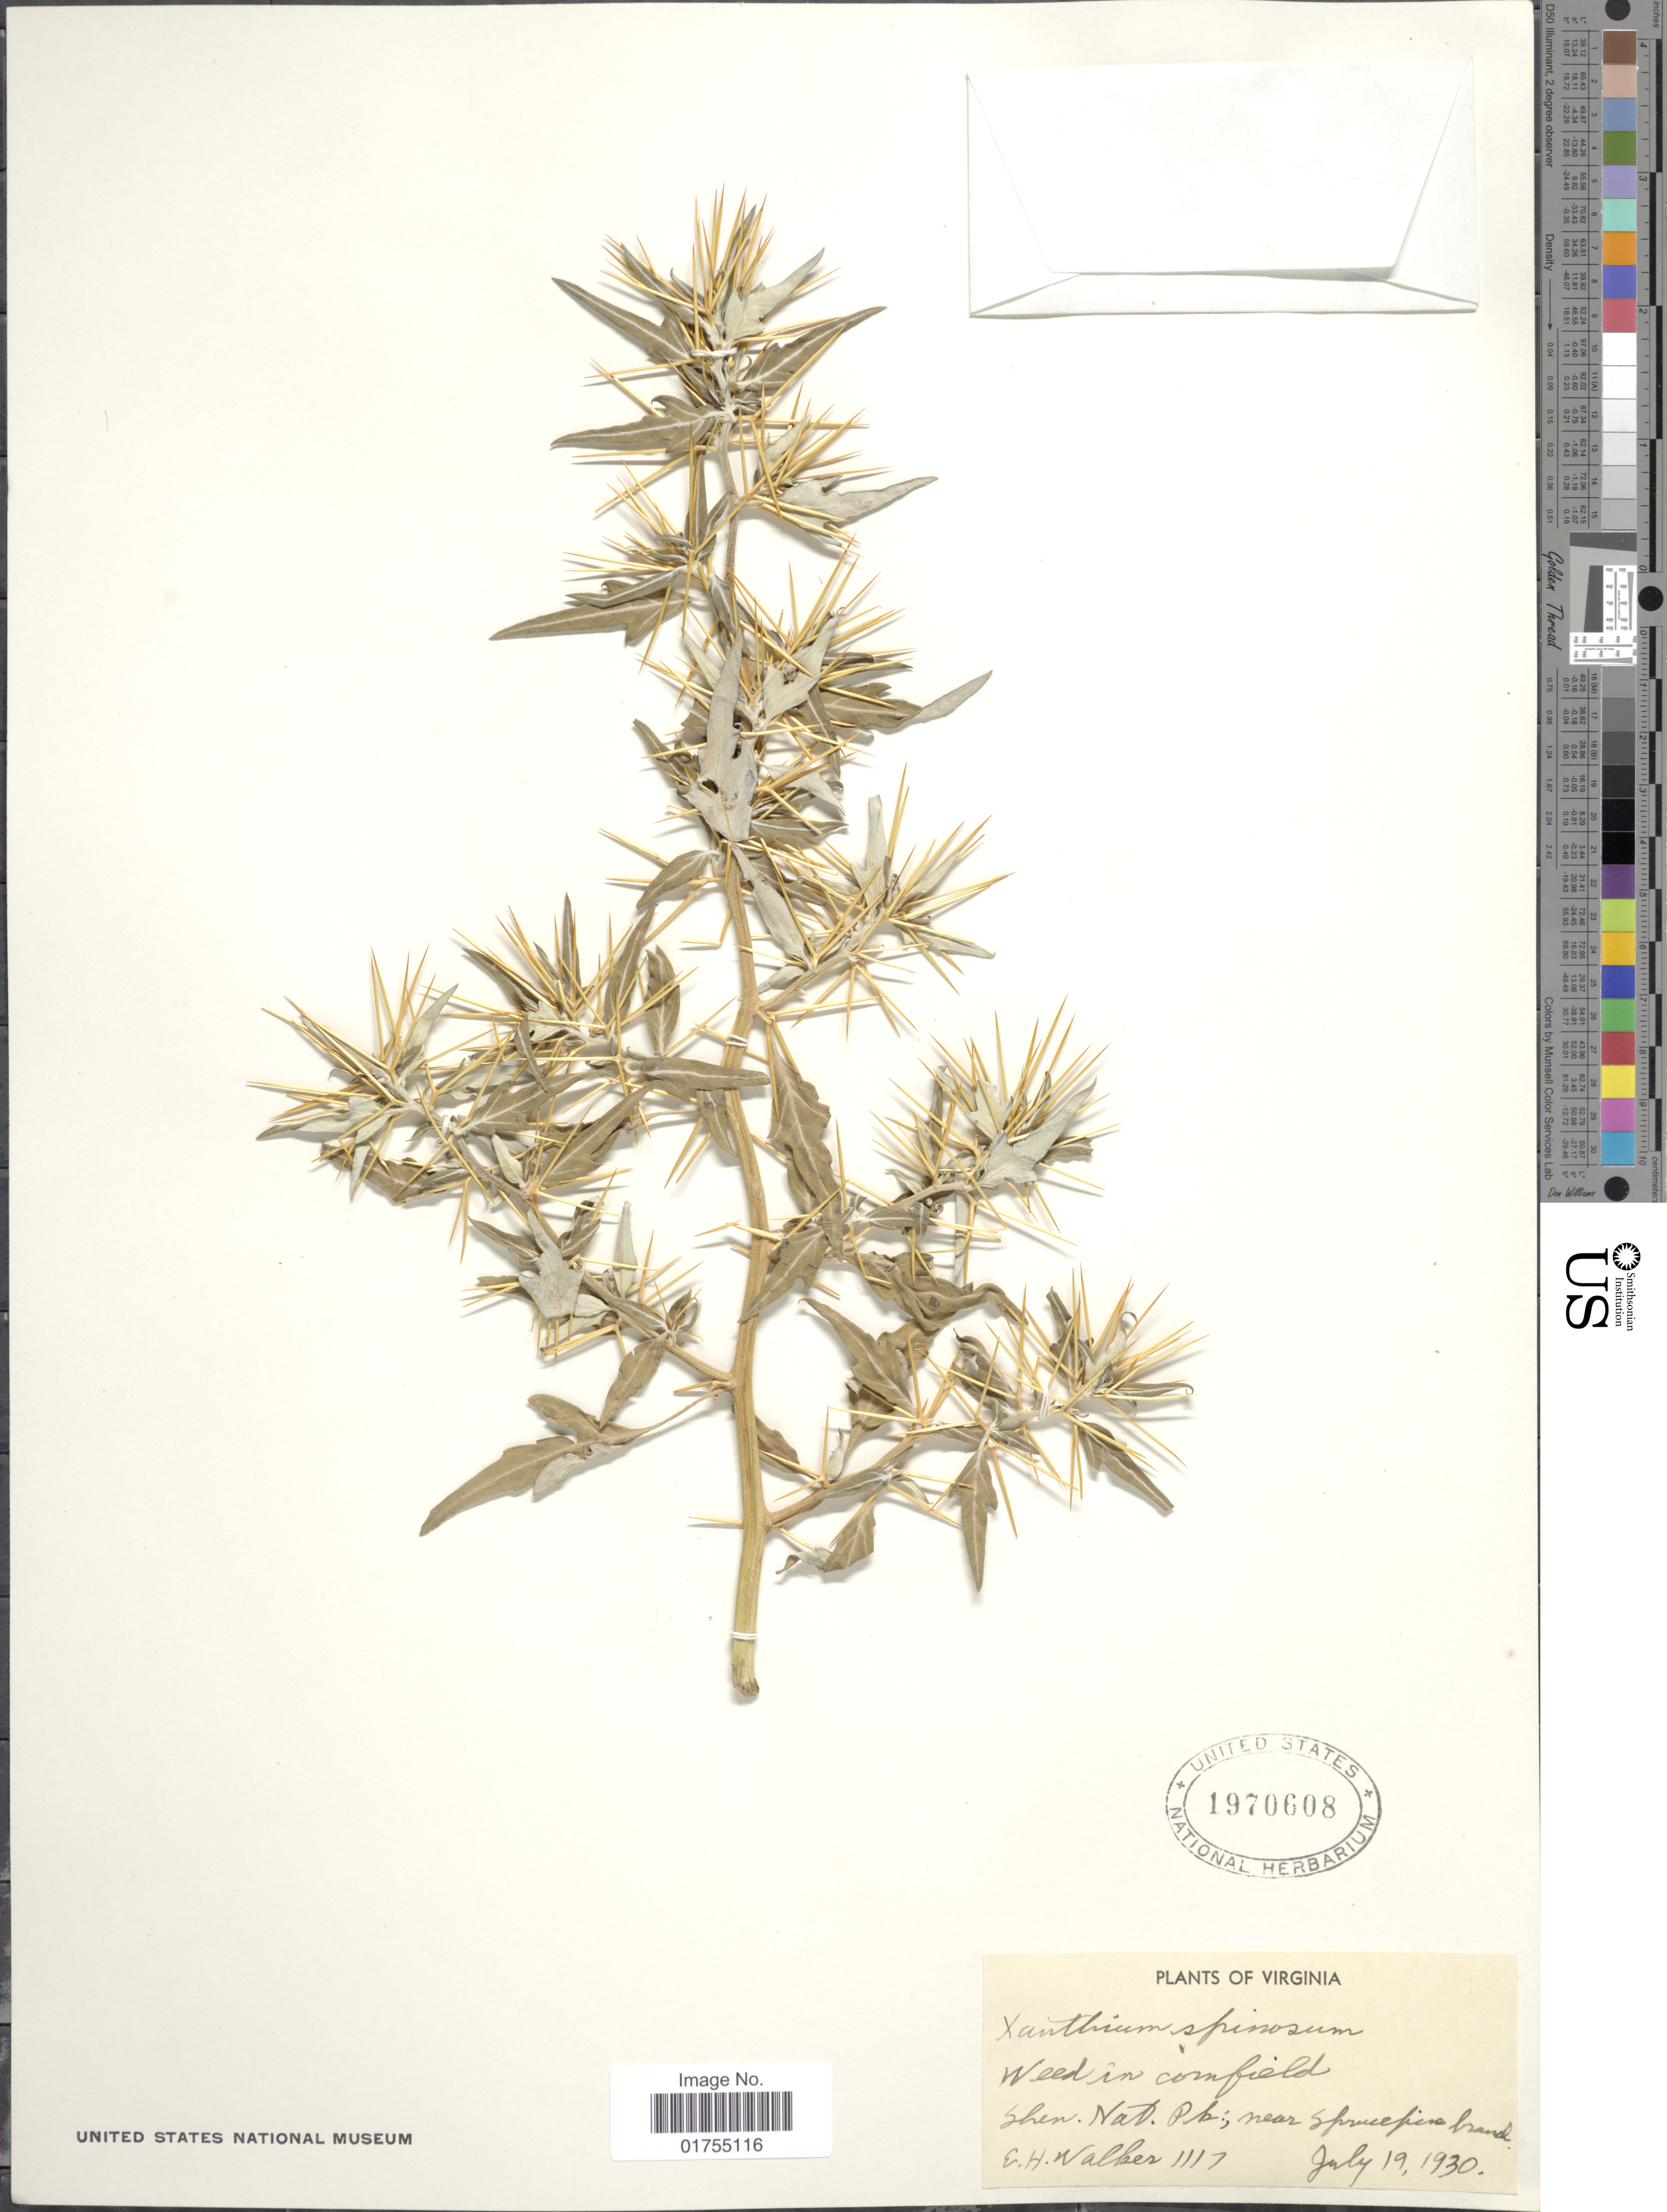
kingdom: Plantae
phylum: Tracheophyta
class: Magnoliopsida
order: Asterales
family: Asteraceae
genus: Xanthium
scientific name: Xanthium spinosum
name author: L.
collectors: E. H. Walker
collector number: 1117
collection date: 1930-07-19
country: United States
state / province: Virginia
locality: Shenandoah Nat'l. Par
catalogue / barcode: US 1970608